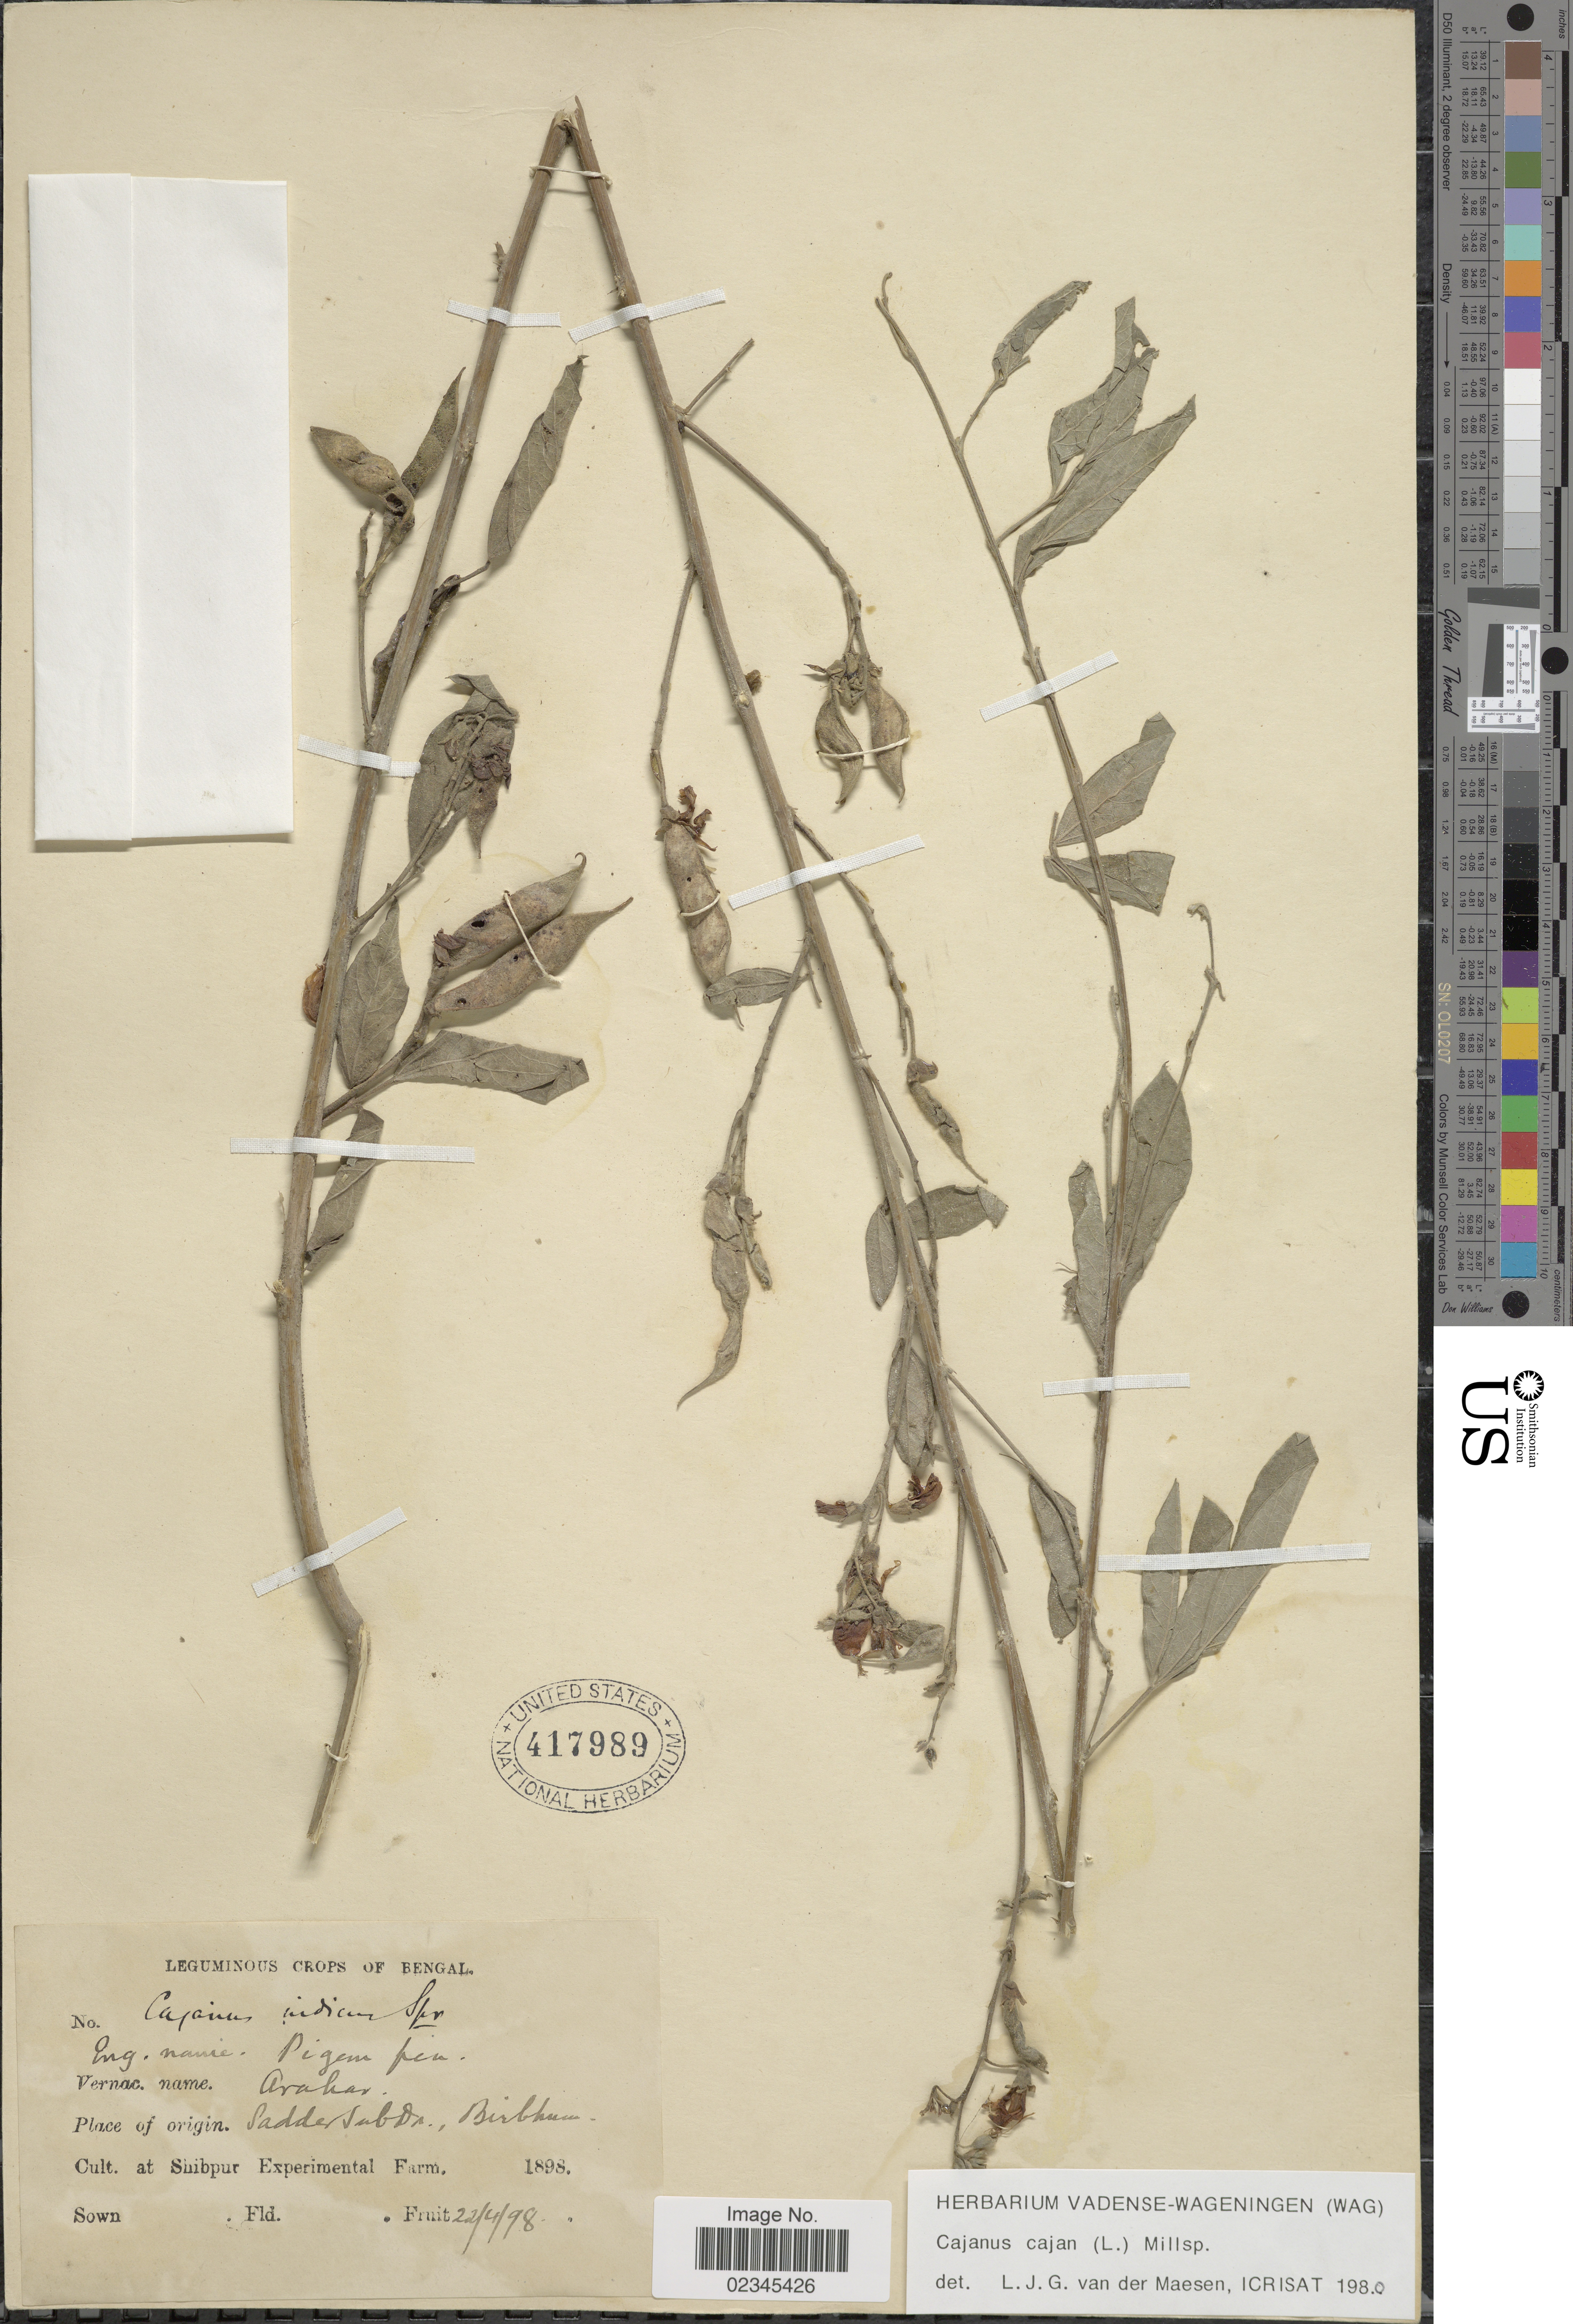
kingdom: Plantae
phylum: Tracheophyta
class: Magnoliopsida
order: Fabales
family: Fabaceae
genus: Cajanus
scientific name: Cajanus cajan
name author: (L.) Huth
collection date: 1898-04-22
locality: Shibpur Experimental Farm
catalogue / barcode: US 417989